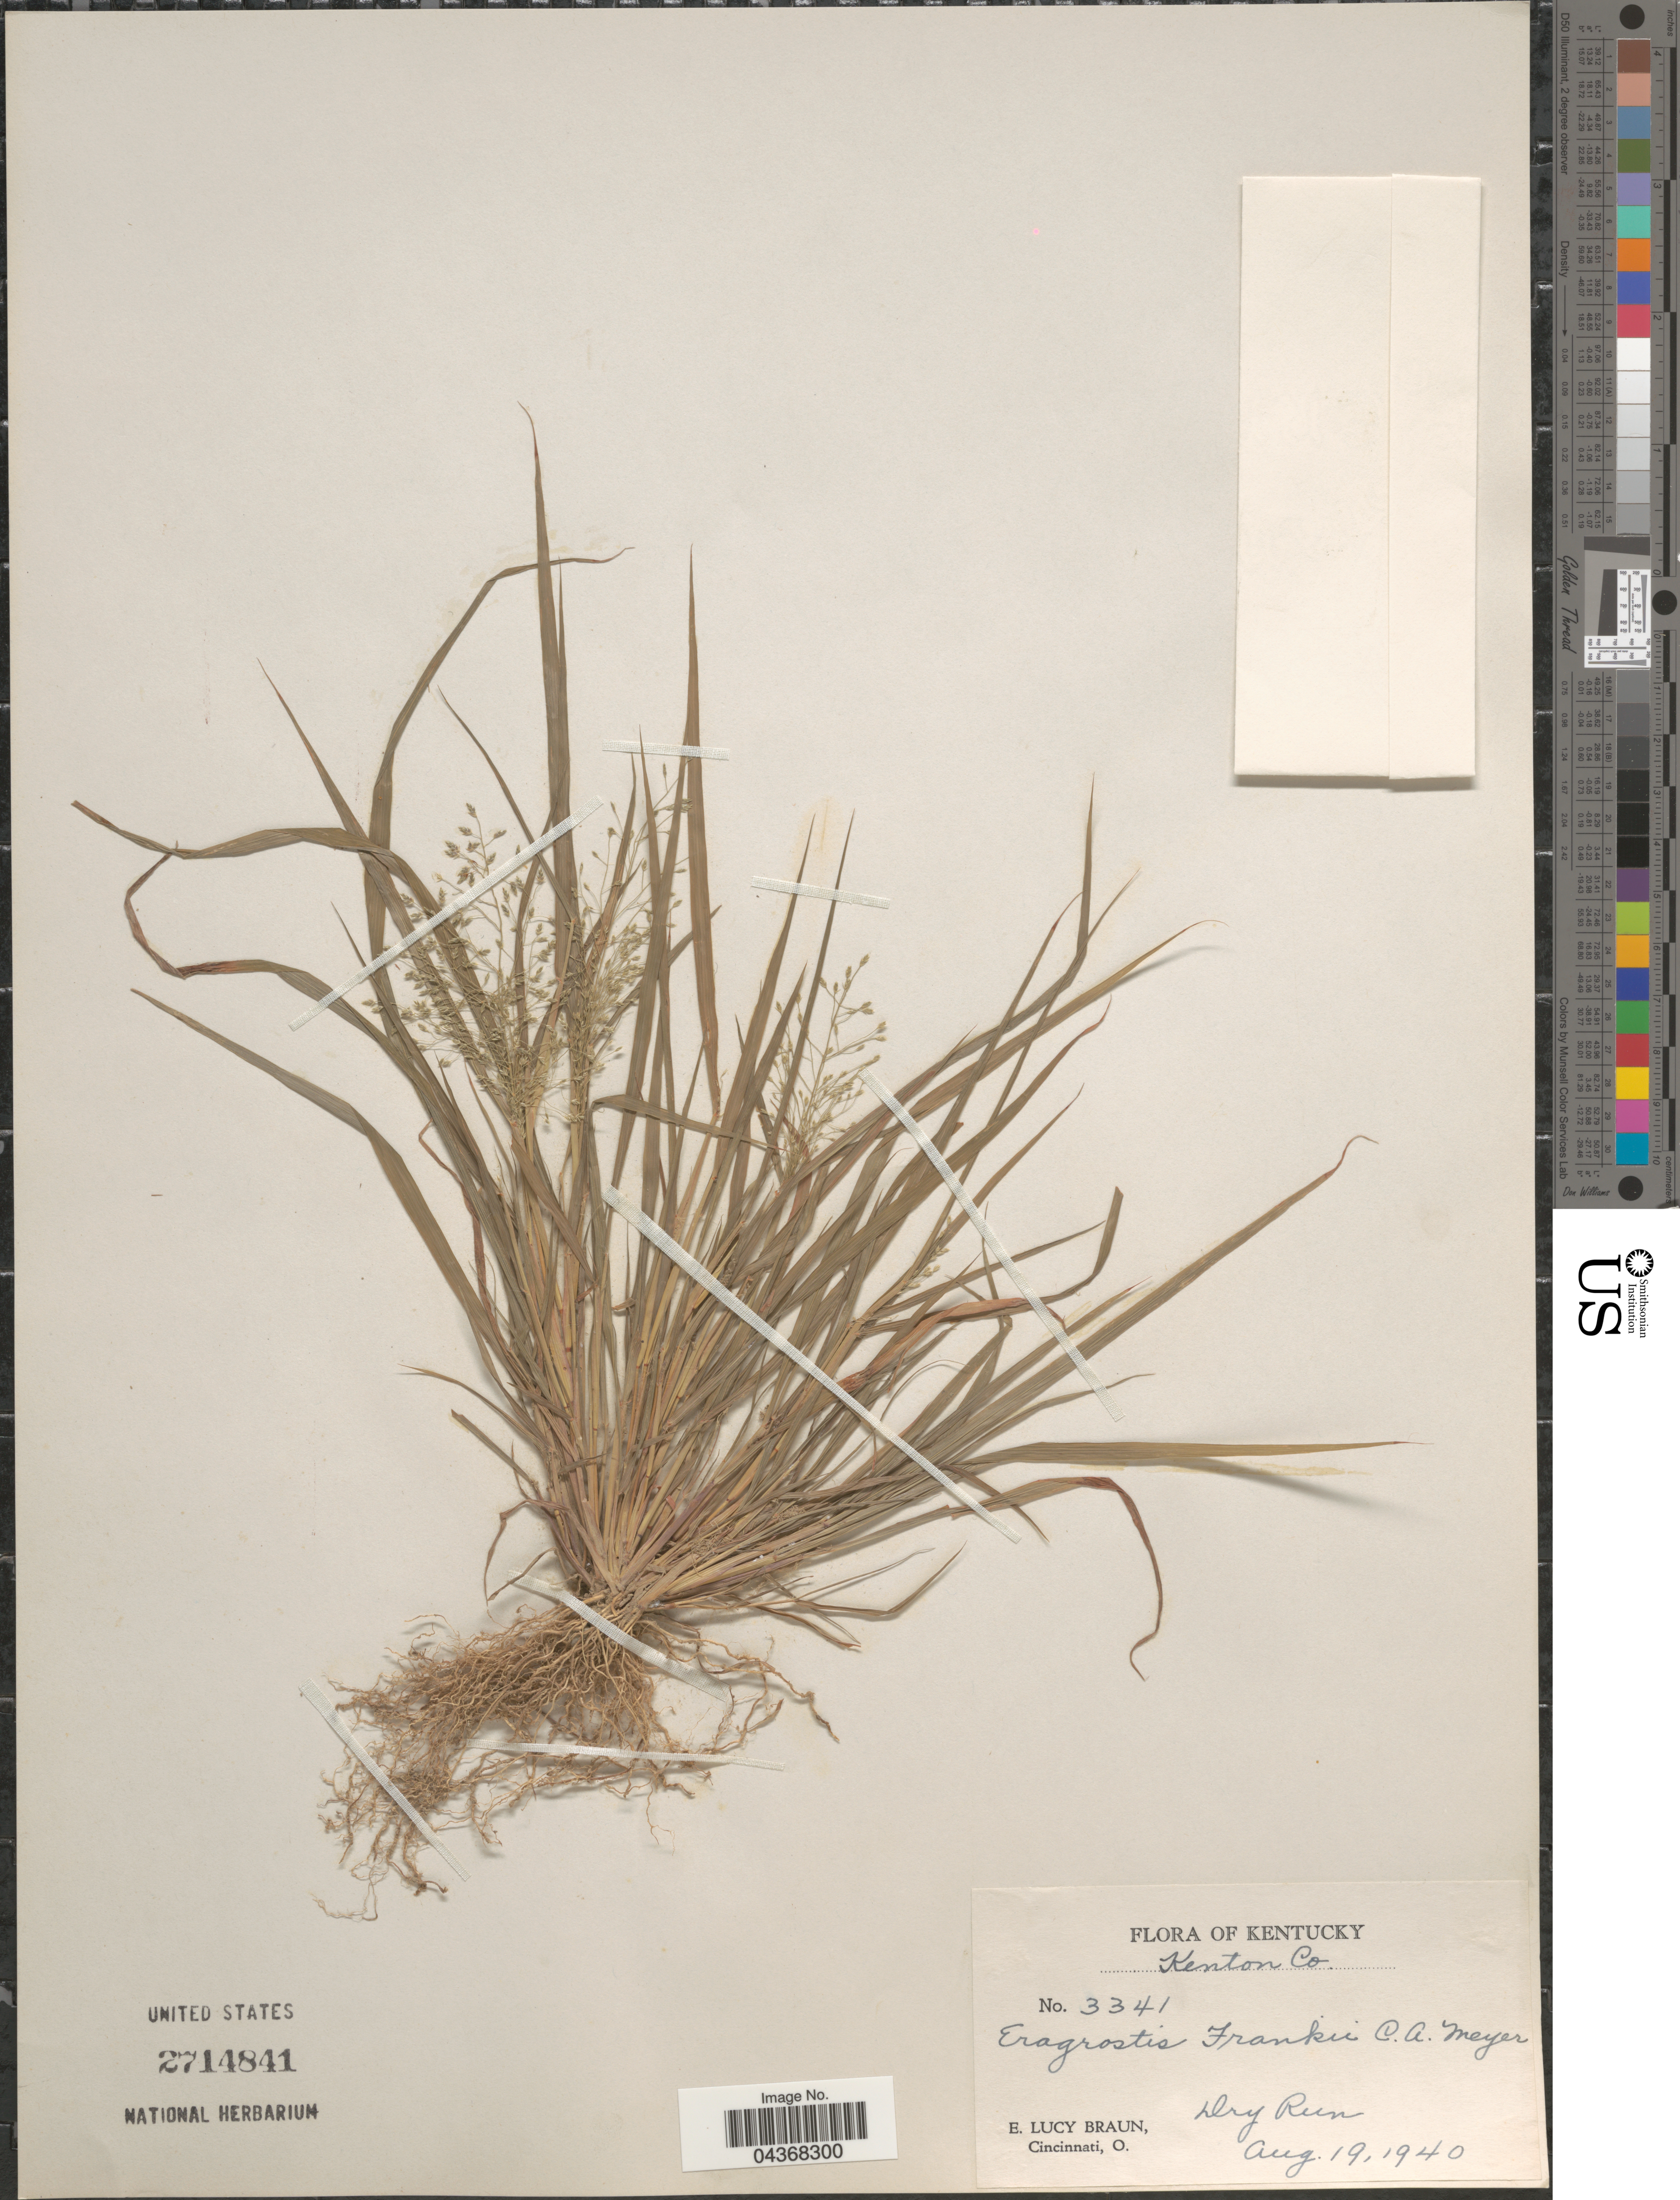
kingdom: Plantae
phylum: Tracheophyta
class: Liliopsida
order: Poales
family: Poaceae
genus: Eragrostis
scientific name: Eragrostis frankii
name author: C.A. Mey. ex Steud.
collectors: E. L. Braun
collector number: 3341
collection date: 1940-08-19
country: United States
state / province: Kentucky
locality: Kenton Co. Dry Run.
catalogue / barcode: US 2714841